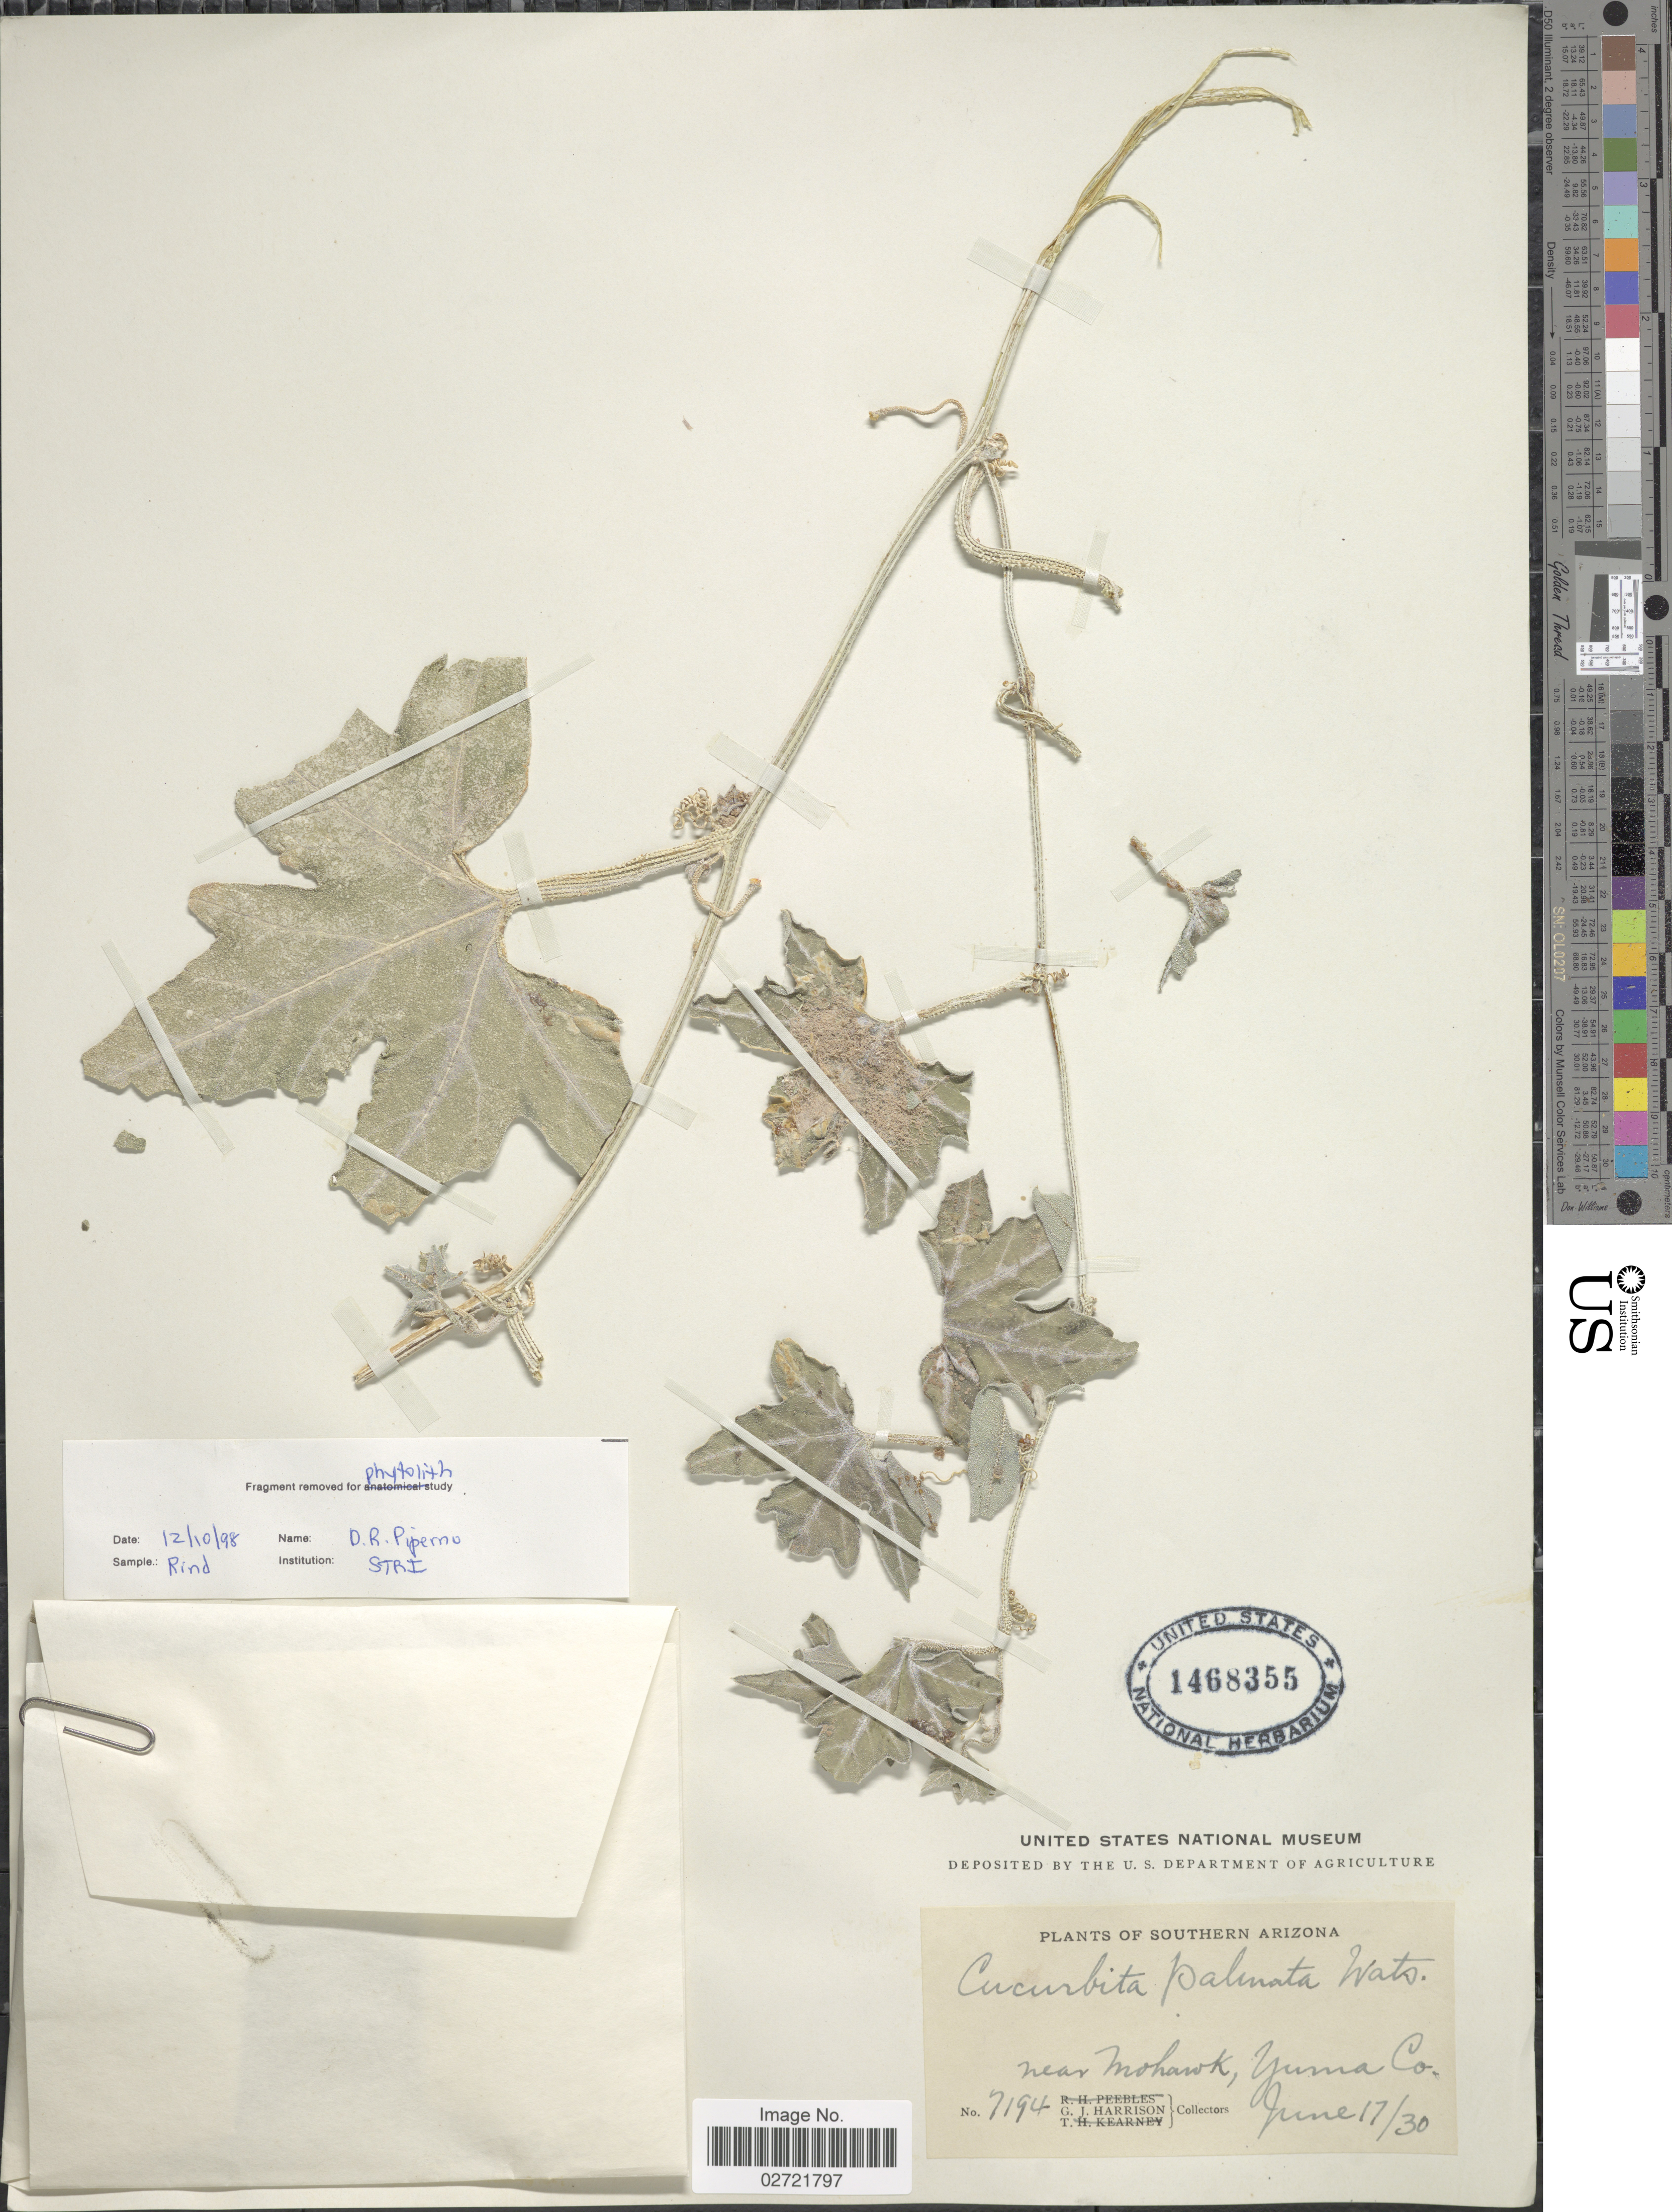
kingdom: Plantae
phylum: Tracheophyta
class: Magnoliopsida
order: Cucurbitales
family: Cucurbitaceae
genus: Cucurbita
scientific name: Cucurbita palmata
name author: S. Watson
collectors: G. J. Harrison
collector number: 7194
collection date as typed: Transcribed d/m/y: 17/6/30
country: United States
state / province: Arizona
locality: Southern Arizona, near Mohawk, Yuma Co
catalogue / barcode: US 1468355